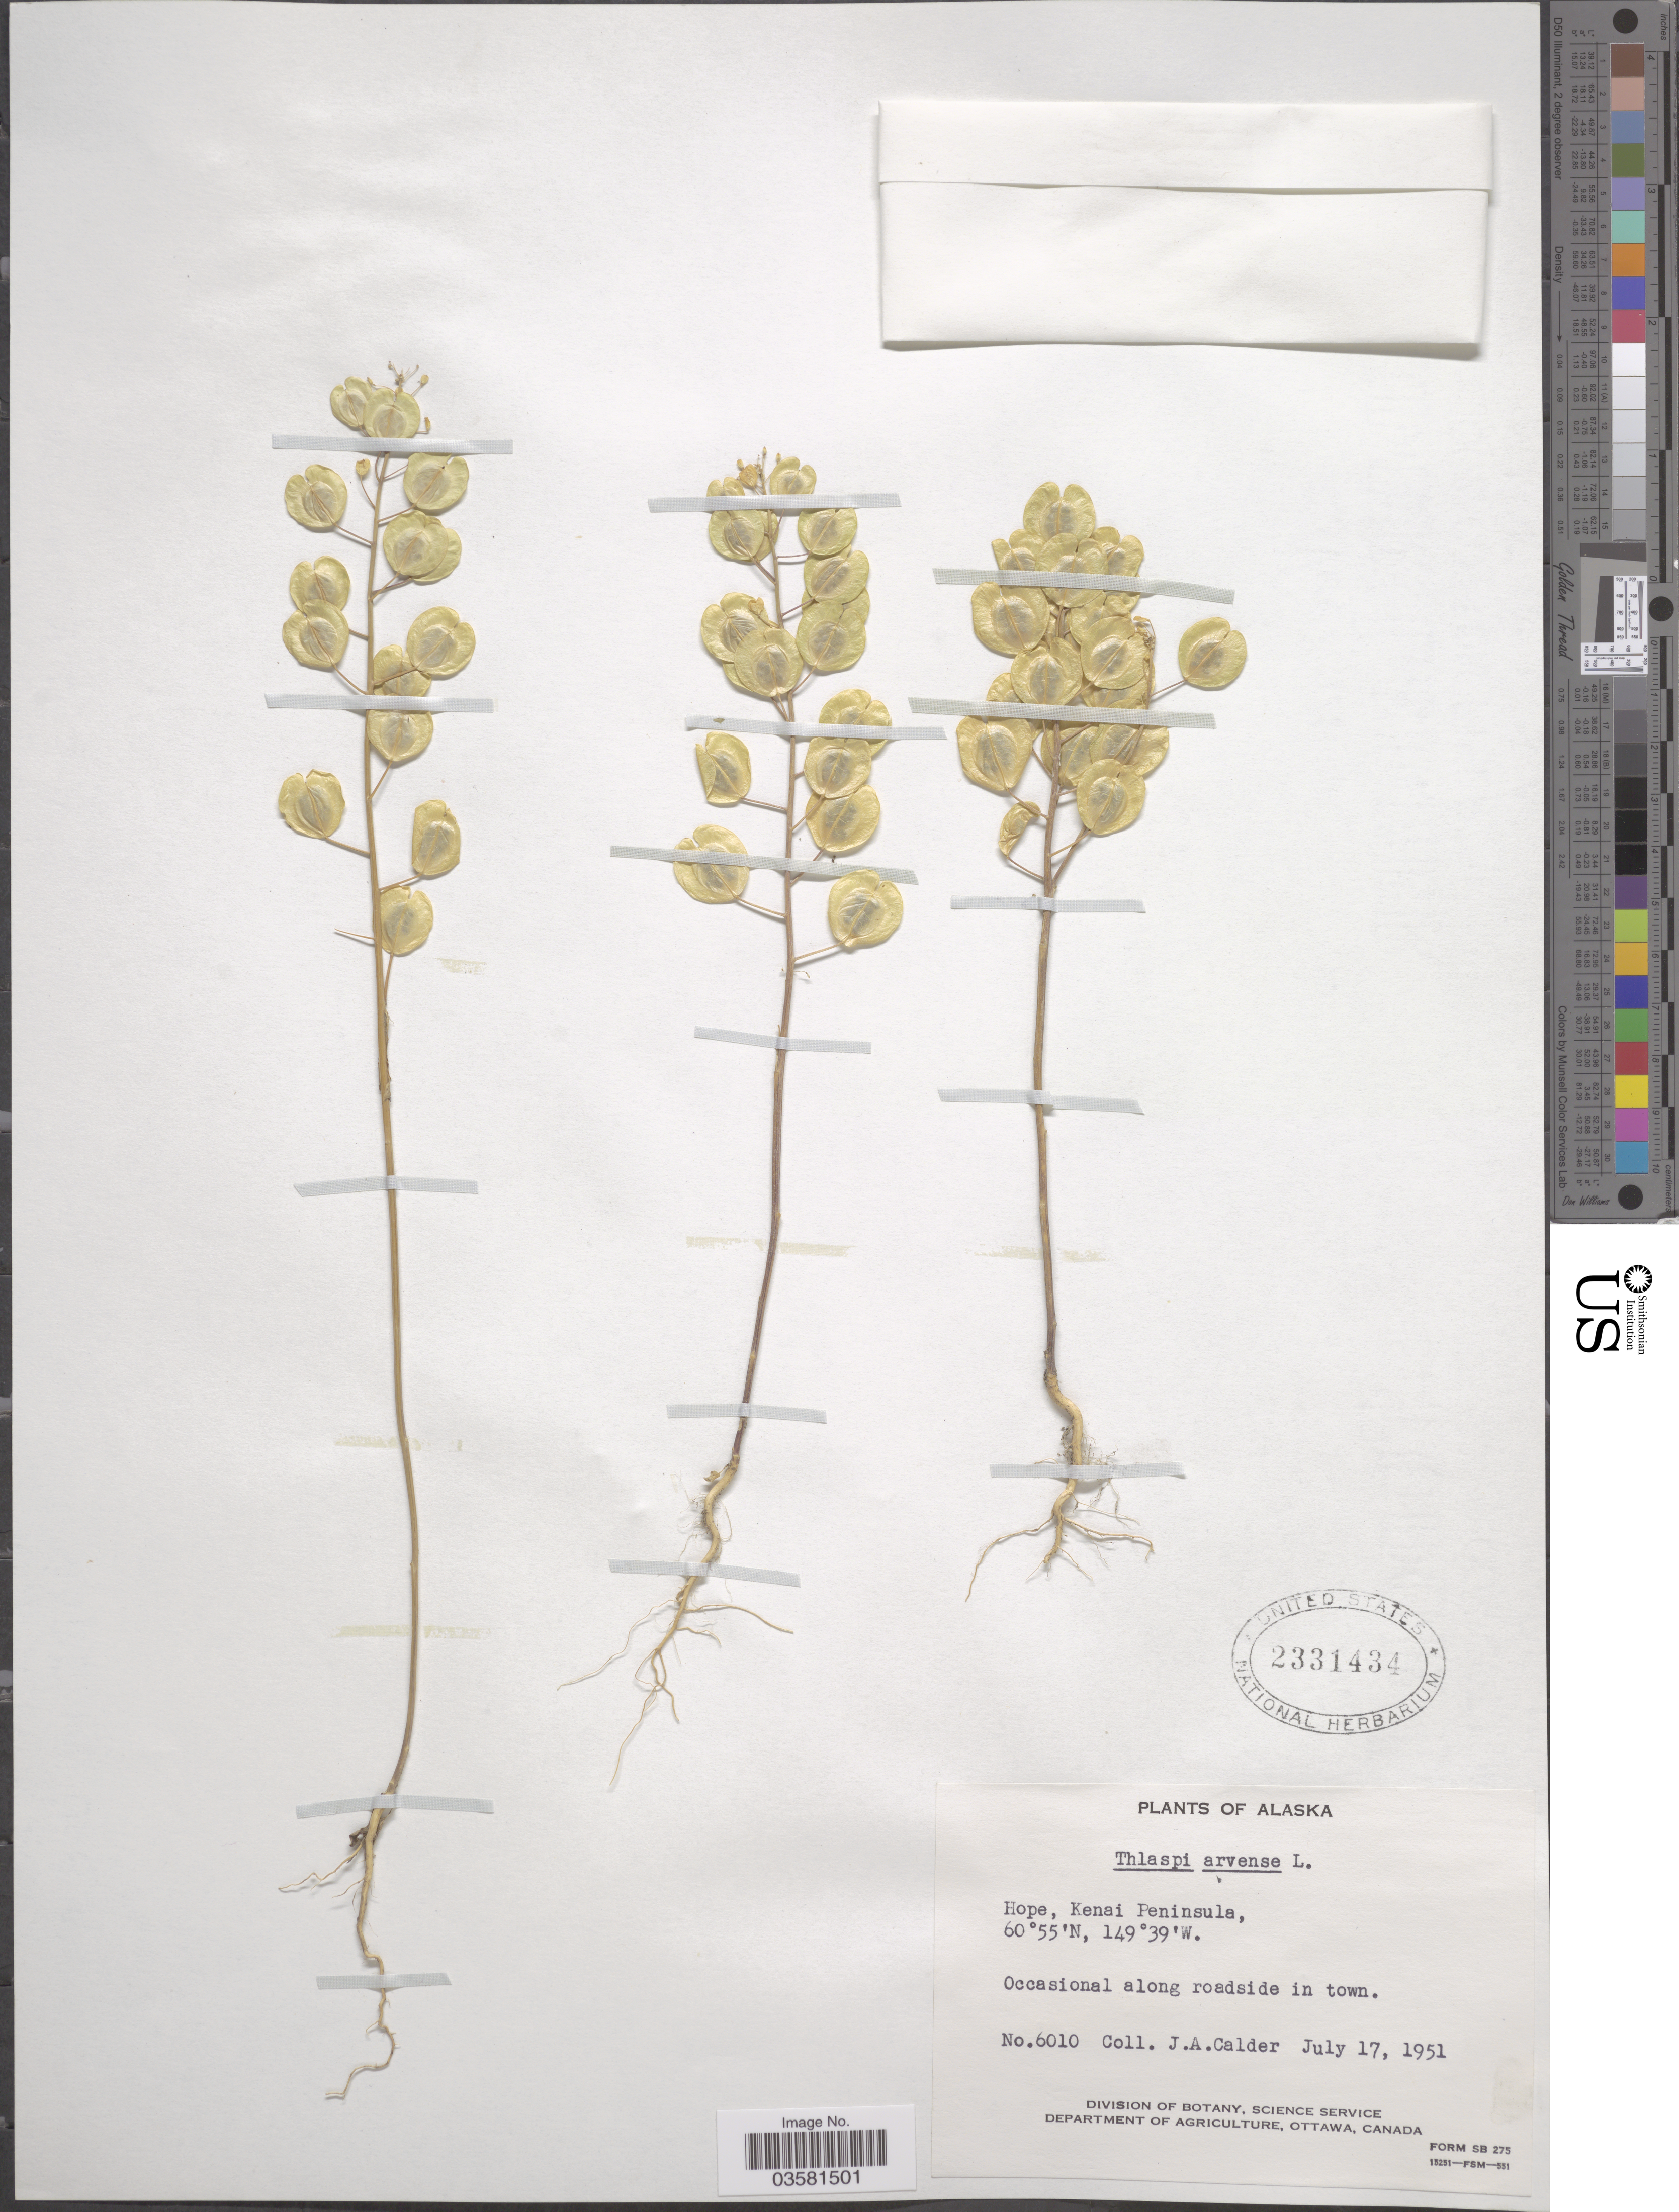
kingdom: Plantae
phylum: Tracheophyta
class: Magnoliopsida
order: Brassicales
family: Brassicaceae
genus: Thlaspi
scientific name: Thlaspi arvense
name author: L.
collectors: J. A. Calder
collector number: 6010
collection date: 1951-07-17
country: United States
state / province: Alaska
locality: Hope, Kenai Peninsula.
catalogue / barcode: US 2331434